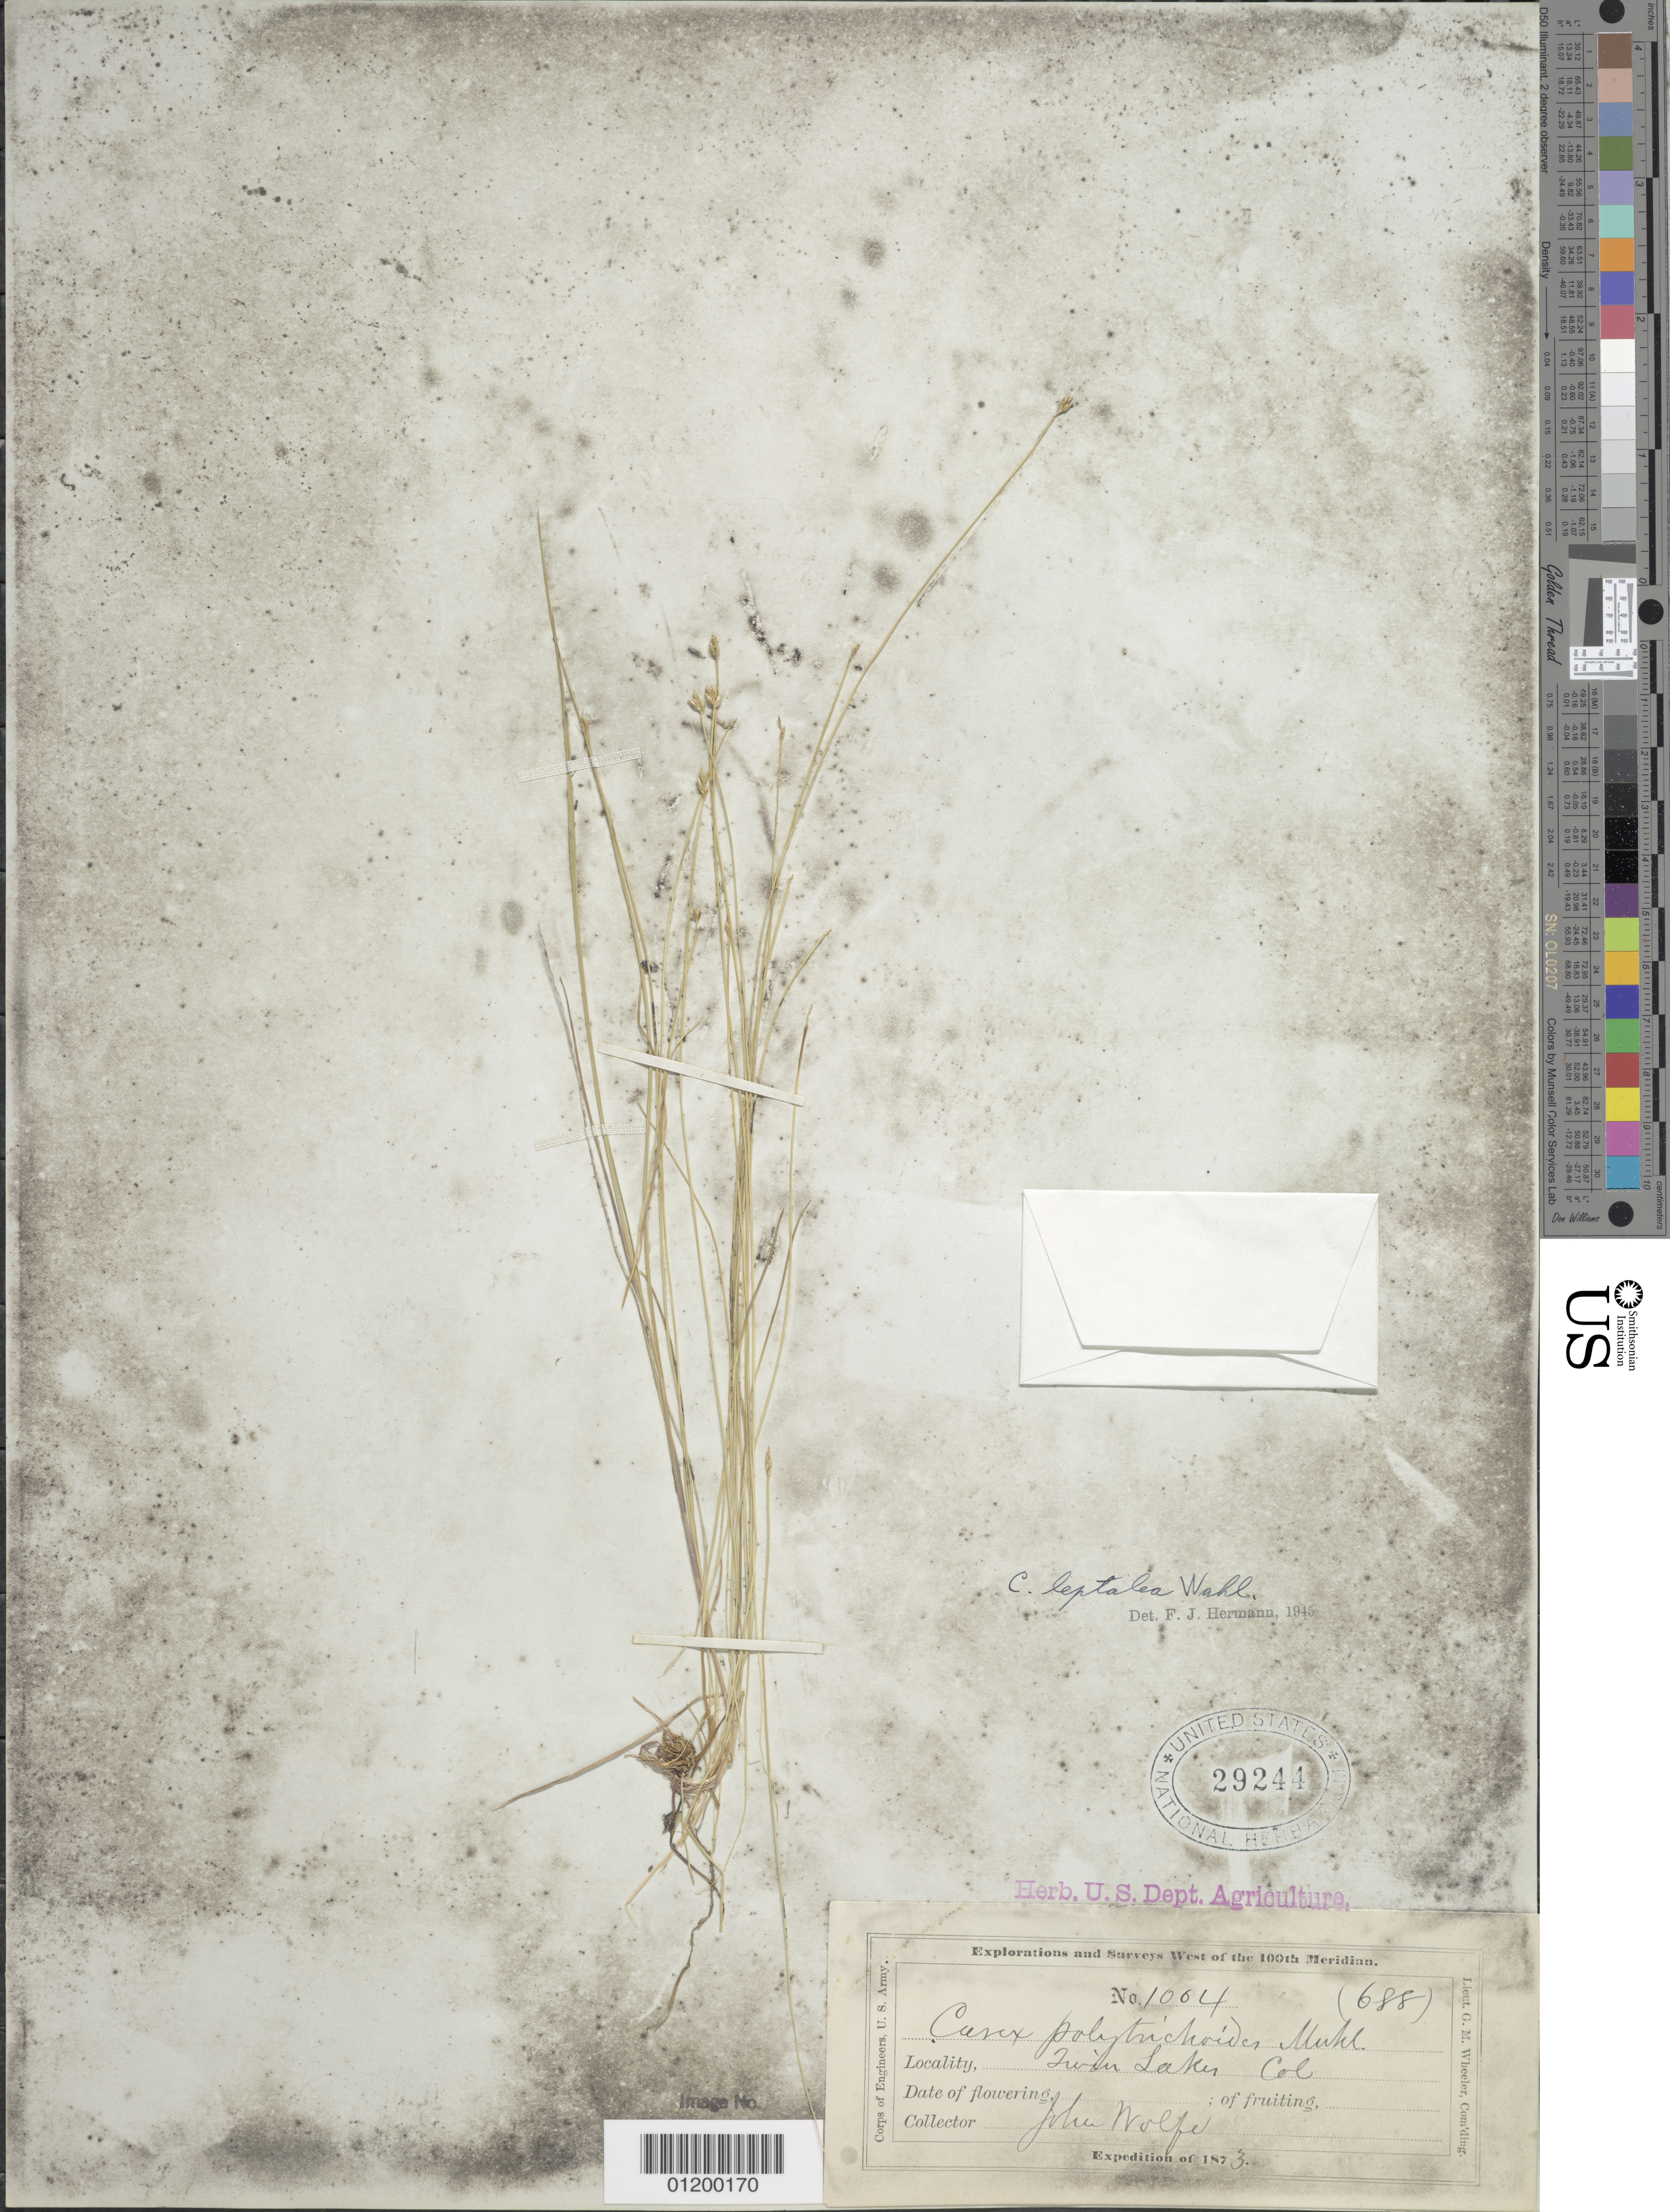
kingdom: Plantae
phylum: Tracheophyta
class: Liliopsida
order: Poales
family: Cyperaceae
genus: Carex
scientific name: Carex leptalea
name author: Wahlenb.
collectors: J. Wolfe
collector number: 1004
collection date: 1873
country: United States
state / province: Colorado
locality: Twin Lakes.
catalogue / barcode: US 29244